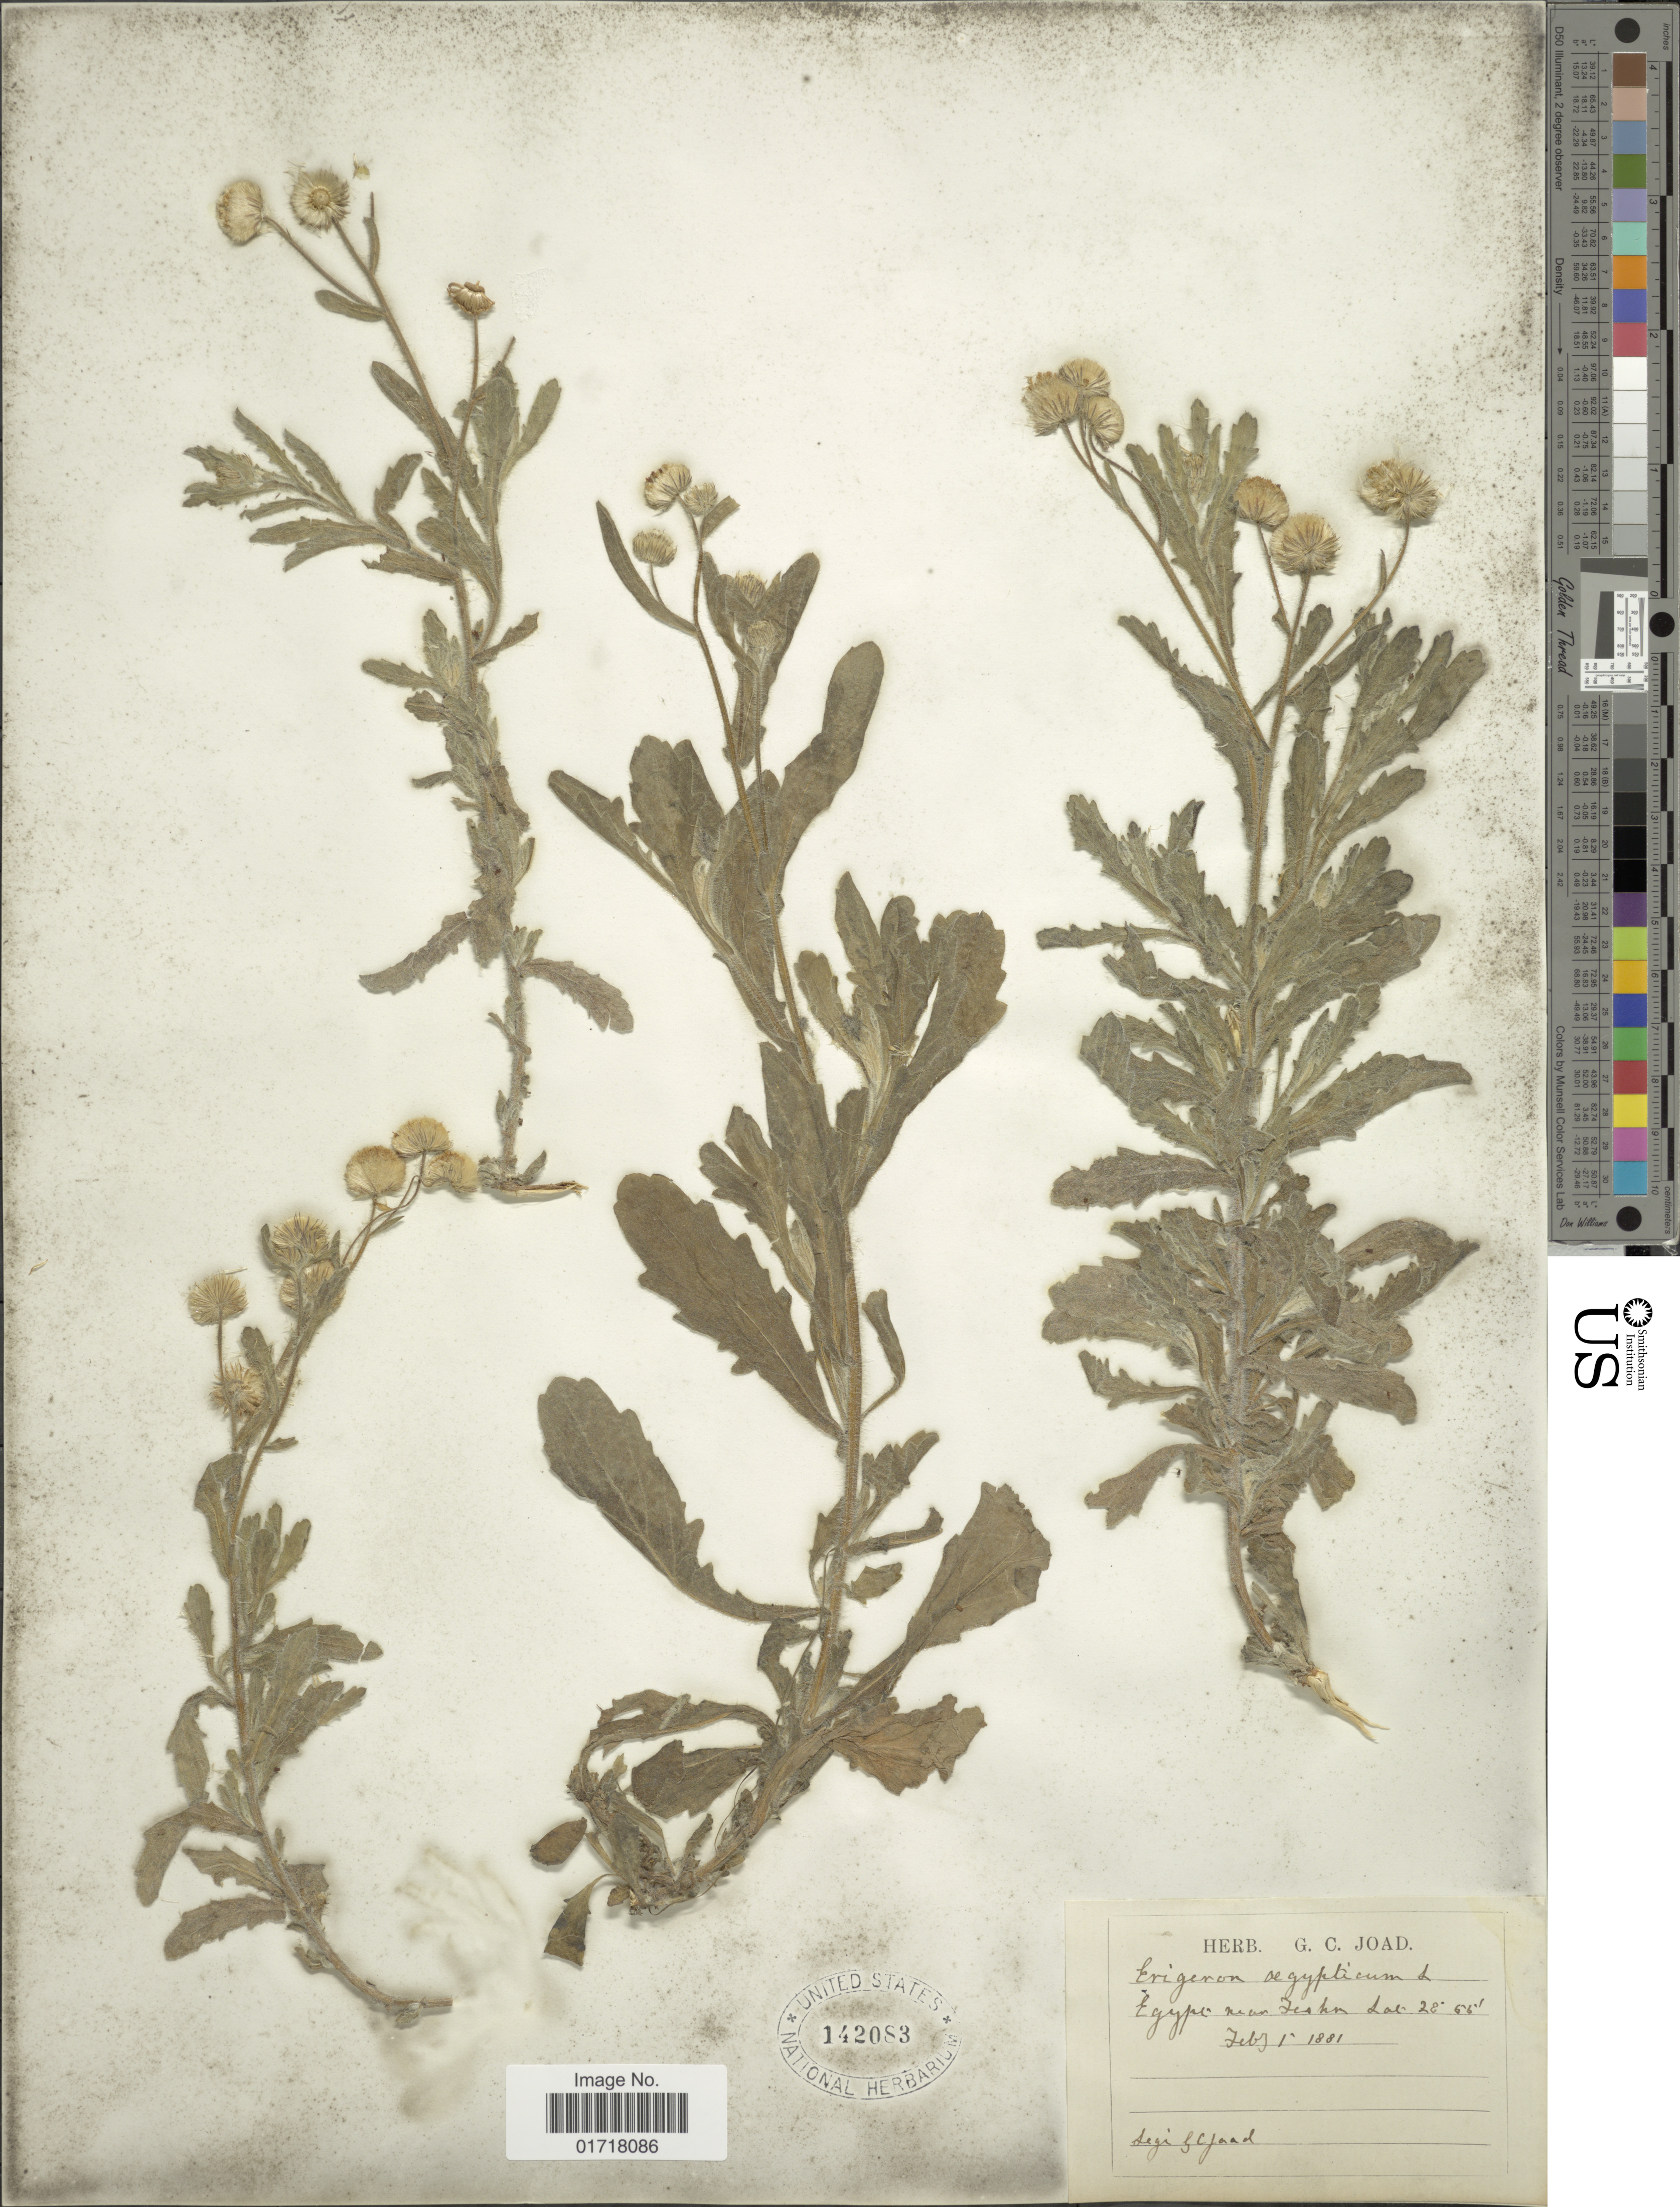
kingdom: Plantae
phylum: Tracheophyta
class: Magnoliopsida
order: Asterales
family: Asteraceae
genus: Conyza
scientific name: Conyza aegyptiaca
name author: (L.) Aiton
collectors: G. Joad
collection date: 1881-02-01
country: Egypt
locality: Egypte near Feaker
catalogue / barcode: US 142083